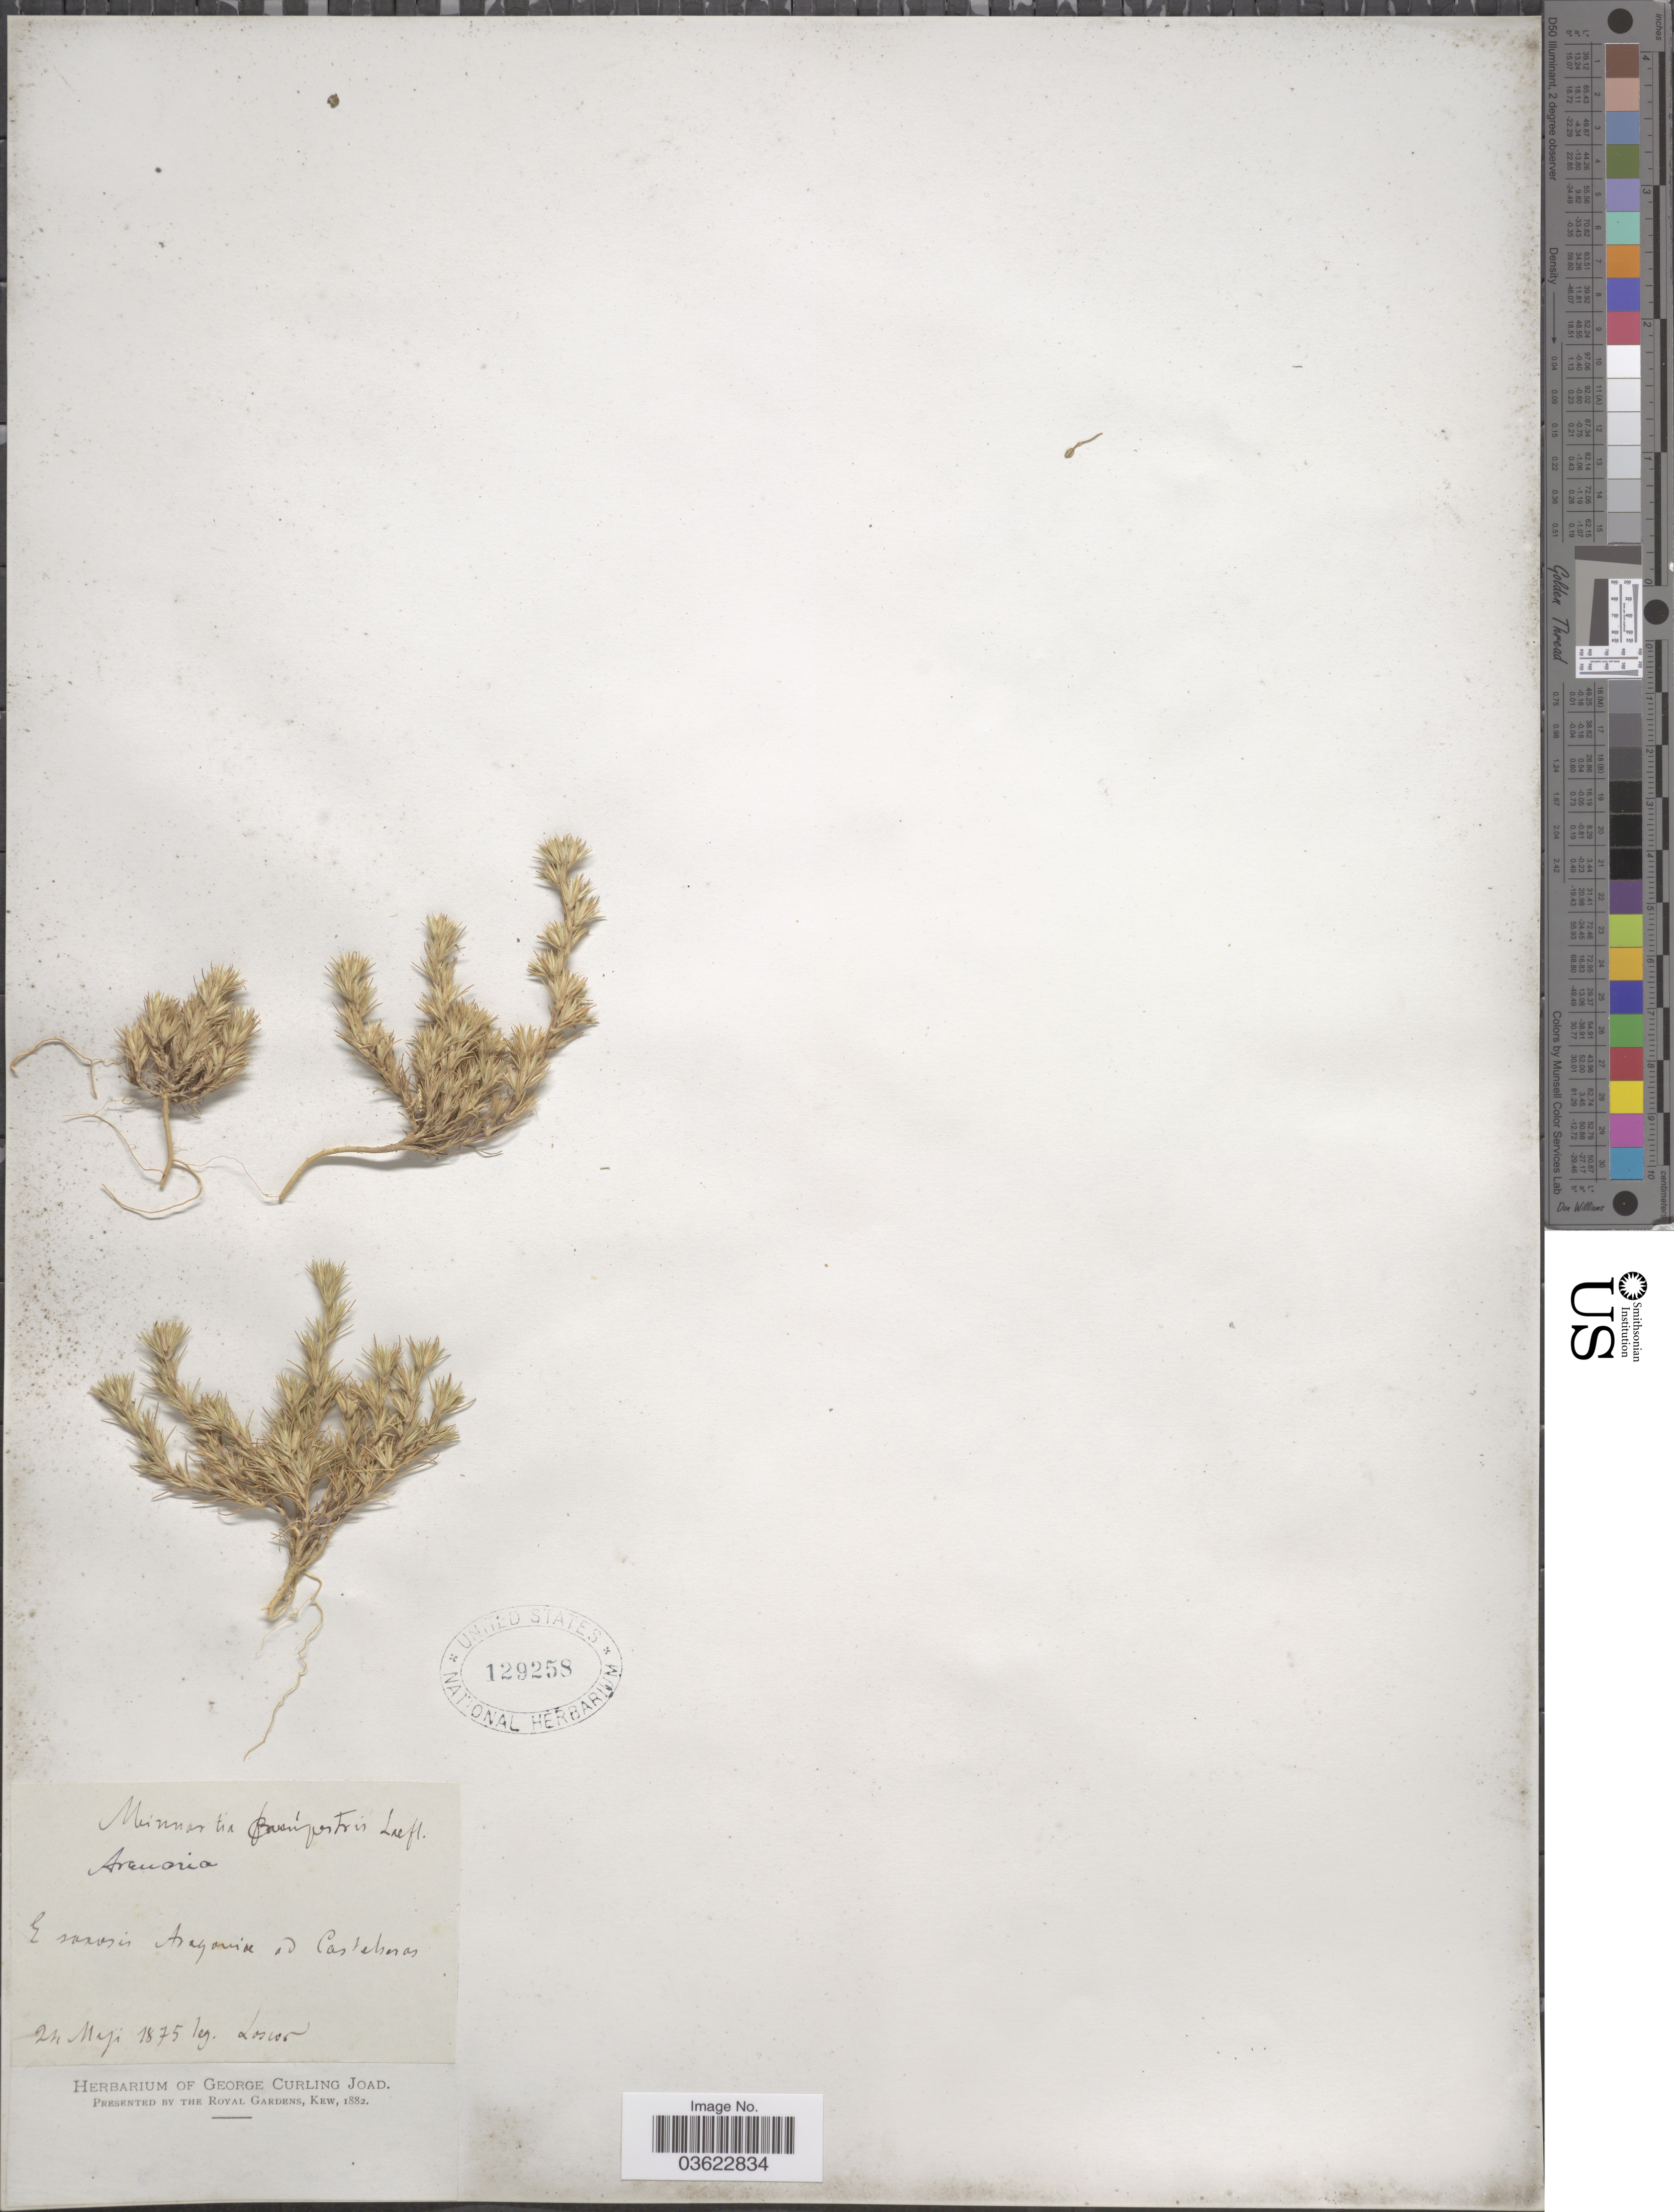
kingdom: Plantae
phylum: Tracheophyta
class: Magnoliopsida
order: Caryophyllales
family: Caryophyllaceae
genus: Arenaria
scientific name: Arenaria sp.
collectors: Loscon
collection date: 1875-05-24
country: Spain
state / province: Aragón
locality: E saxosis Aragonia ad Castellanos.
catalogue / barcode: US 129258